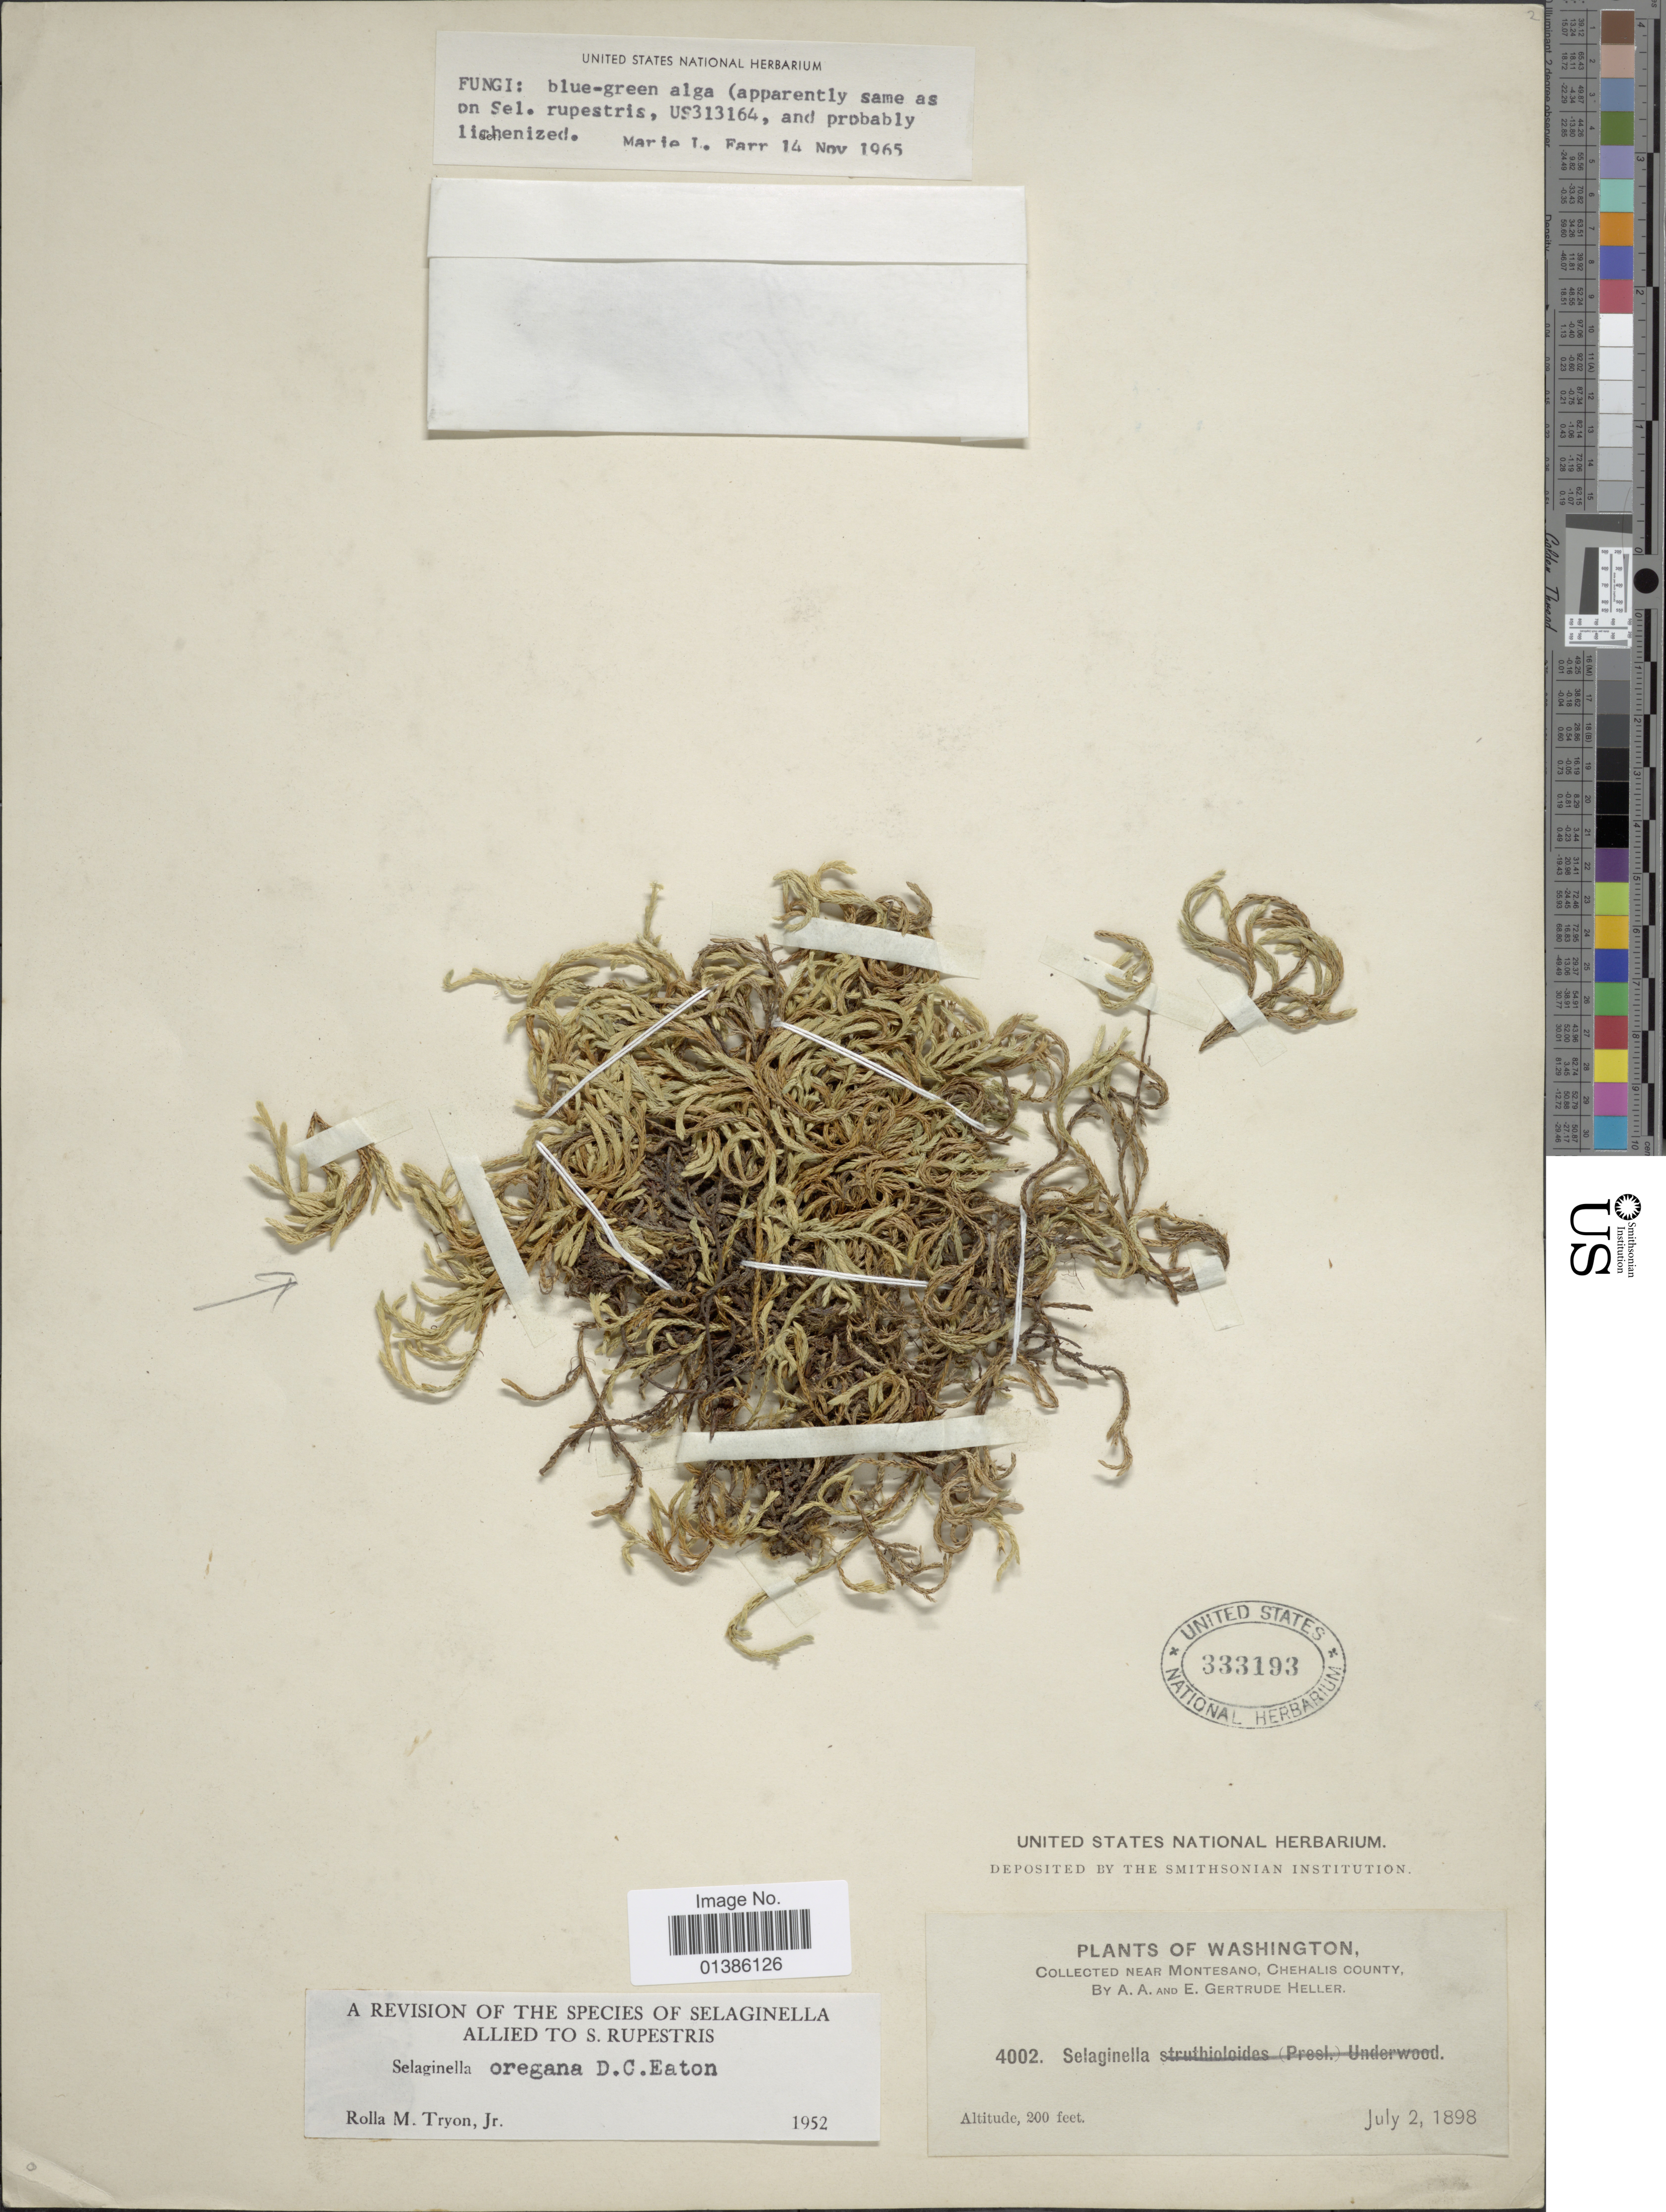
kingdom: Plantae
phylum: Tracheophyta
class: Lycopodiopsida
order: Selaginellales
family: Selaginellaceae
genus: Selaginella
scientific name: Selaginella oregana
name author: D.C. Eaton ex S. Watson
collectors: A. A. Heller & E. G. Heller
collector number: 4002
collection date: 1898-07-02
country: United States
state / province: Washington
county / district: Grays Harbor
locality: Collected near Montesano, Chehalis County.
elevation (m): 61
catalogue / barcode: US 333193